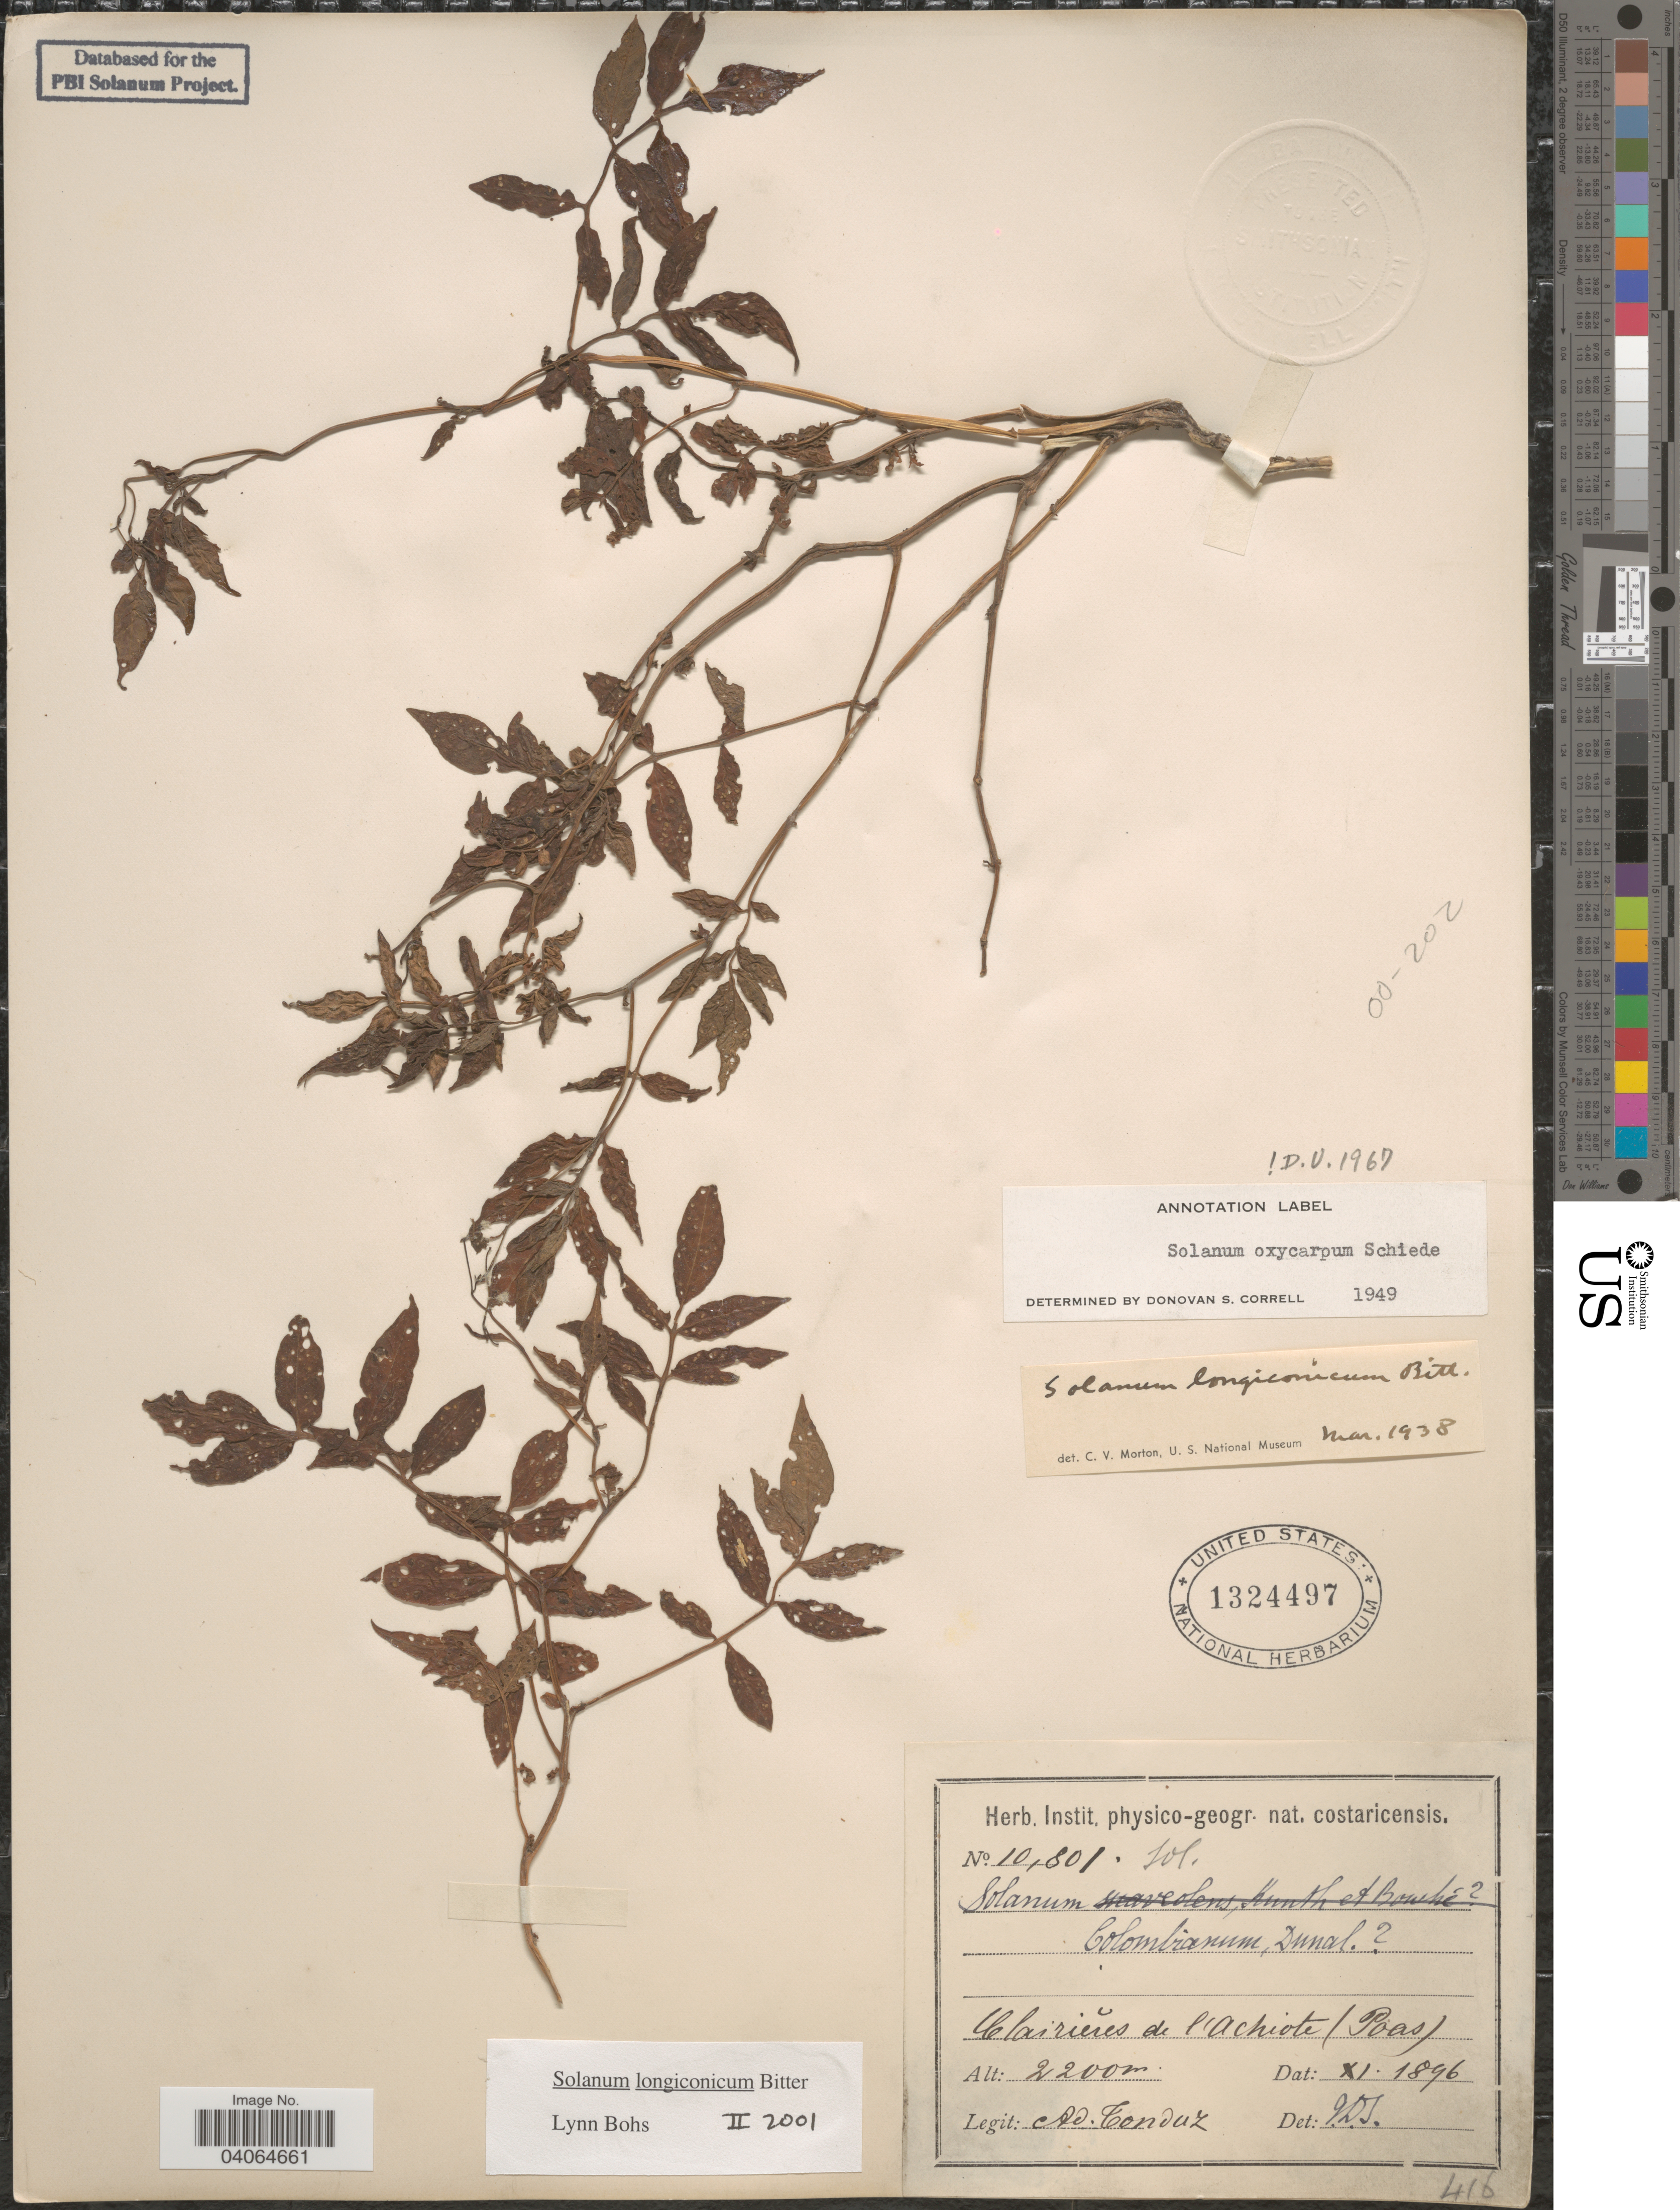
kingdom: Plantae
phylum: Tracheophyta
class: Magnoliopsida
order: Solanales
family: Solanaceae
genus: Solanum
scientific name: Solanum longiconicum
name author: Bitter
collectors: A. Tonduz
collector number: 10801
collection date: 1896-11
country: Costa Rica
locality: Clairiĕres de l'Achiote (Poas).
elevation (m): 2200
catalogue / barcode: US 1324497